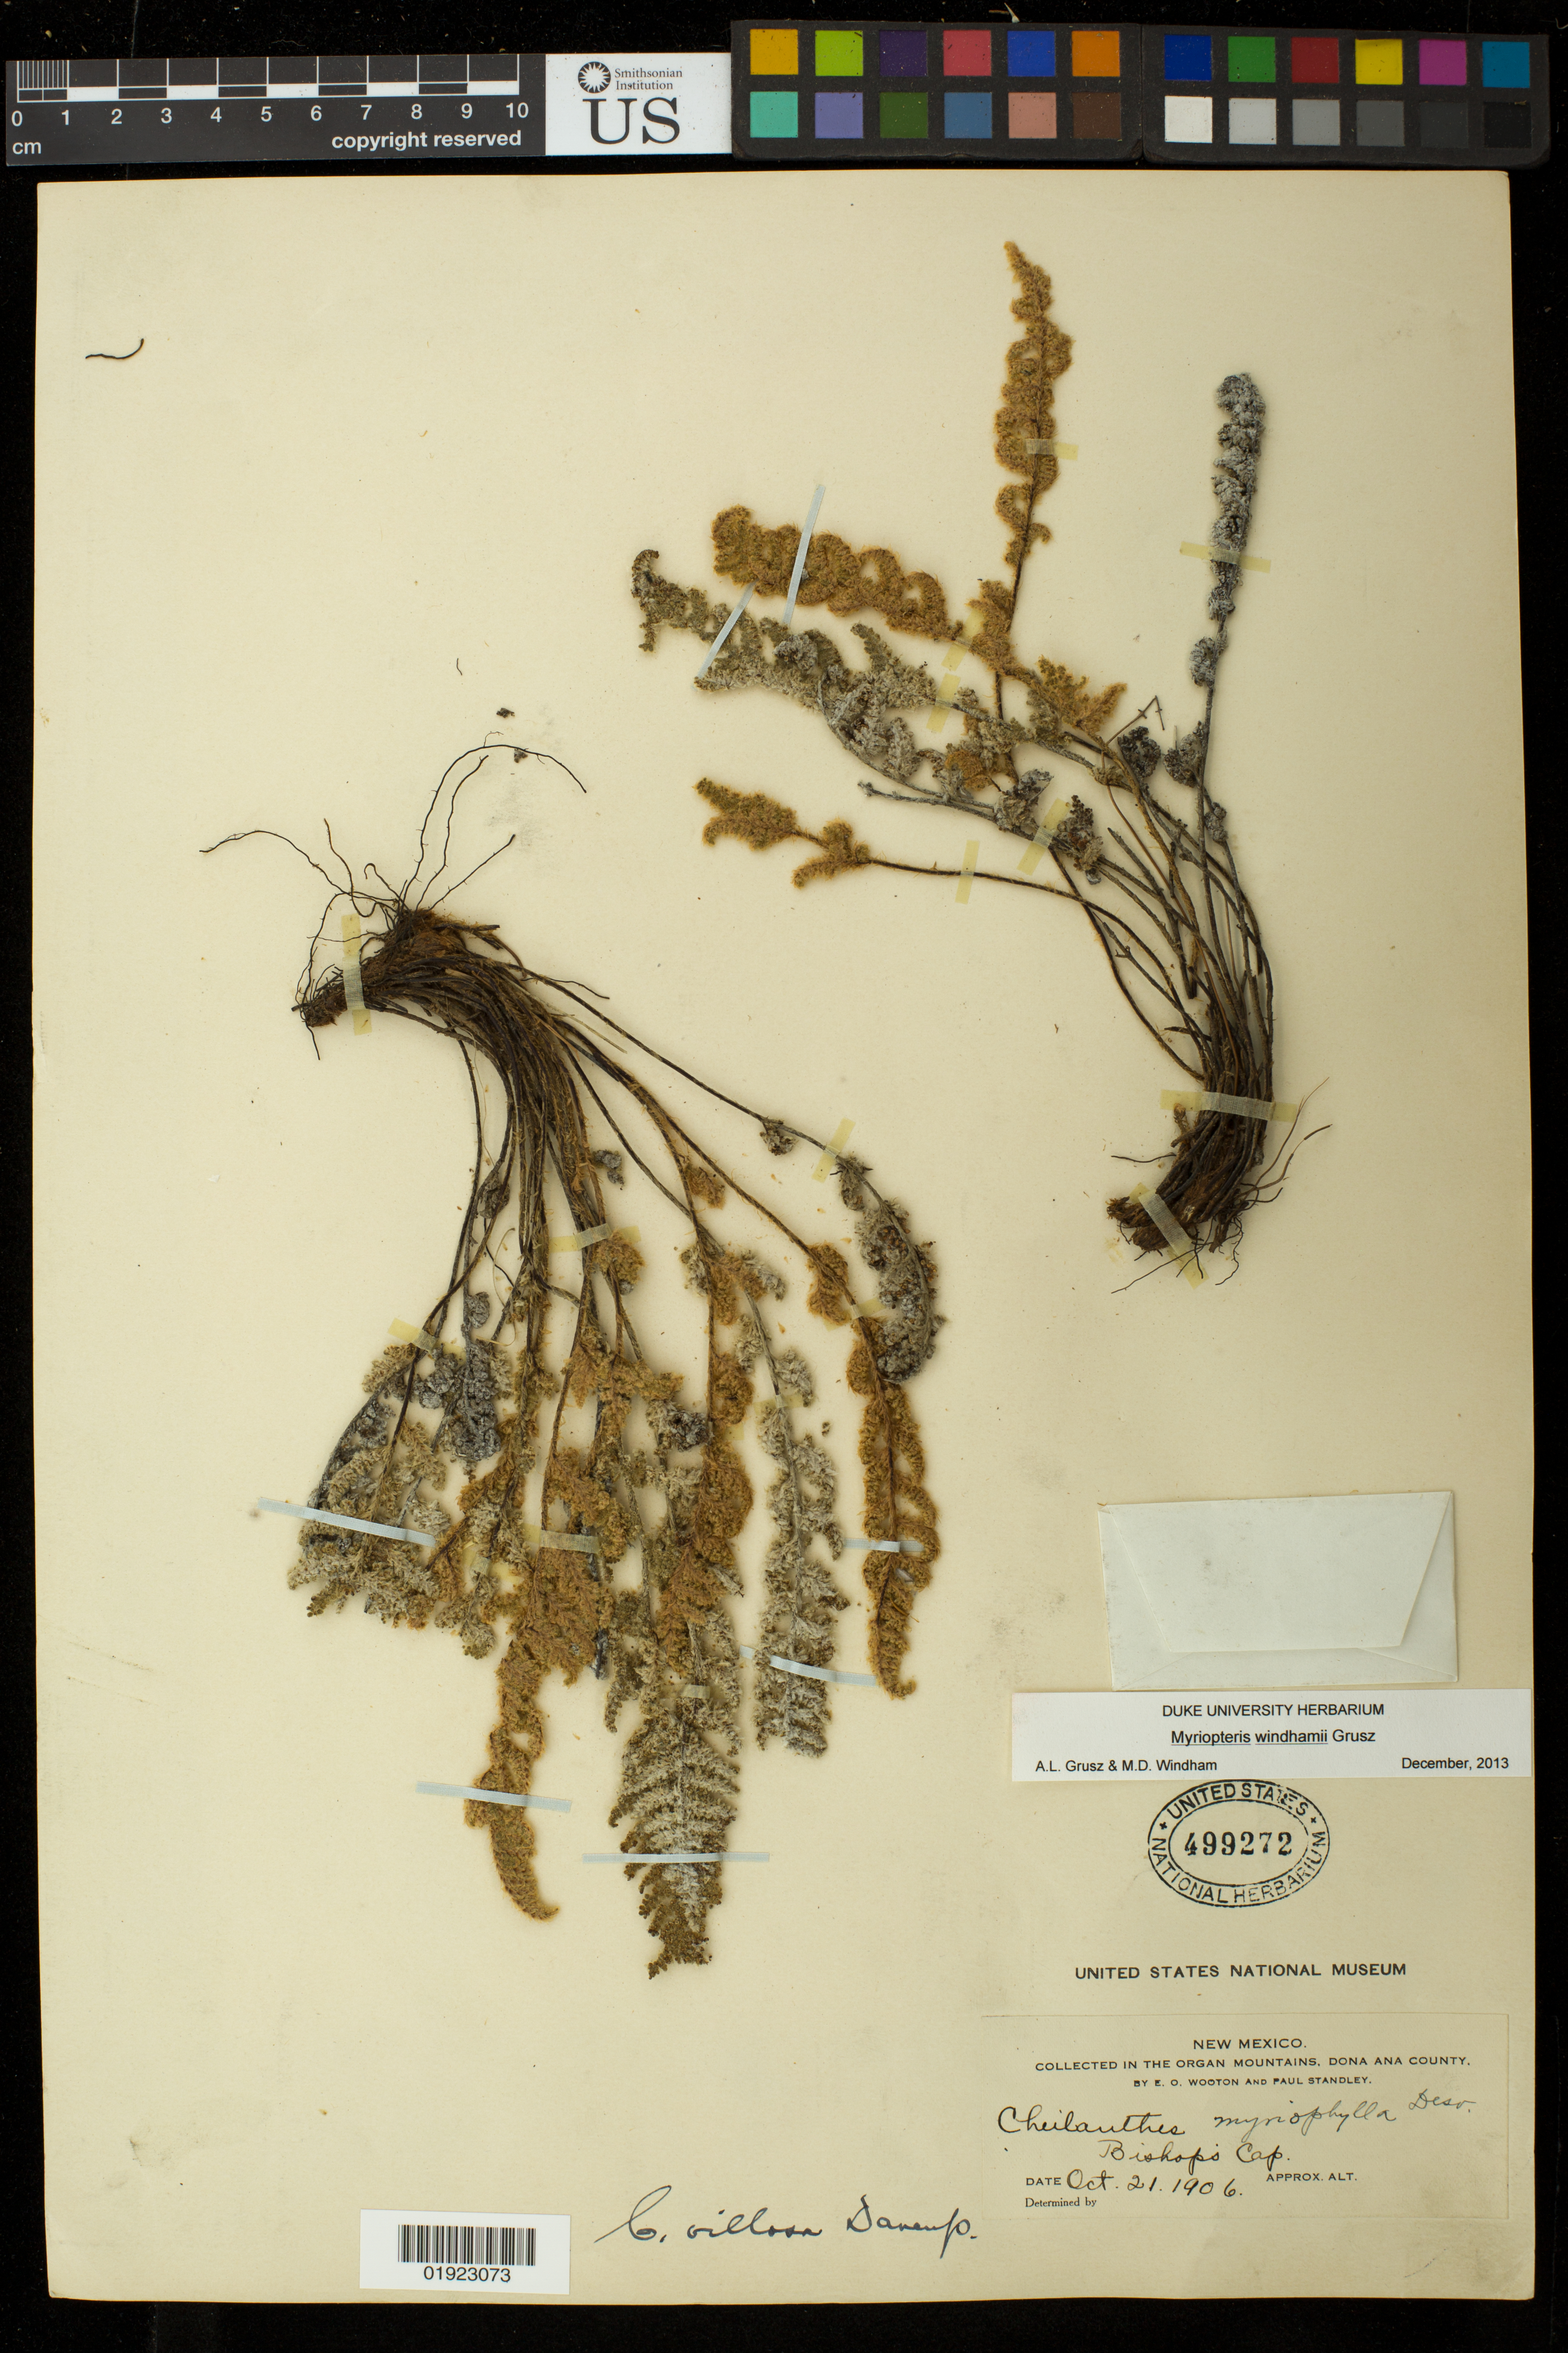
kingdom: Plantae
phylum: Tracheophyta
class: Polypodiopsida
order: Polypodiales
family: Pteridaceae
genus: Myriopteris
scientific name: Myriopteris windhamii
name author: Grusz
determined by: Grusz, A. L.; Windham, M. D.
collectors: E. O. Wooton & P. C. Standley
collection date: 1906-10-21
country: United States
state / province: New Mexico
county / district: Dona Ana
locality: Organ Mountains. Bishop's Cap.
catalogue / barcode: US 499272